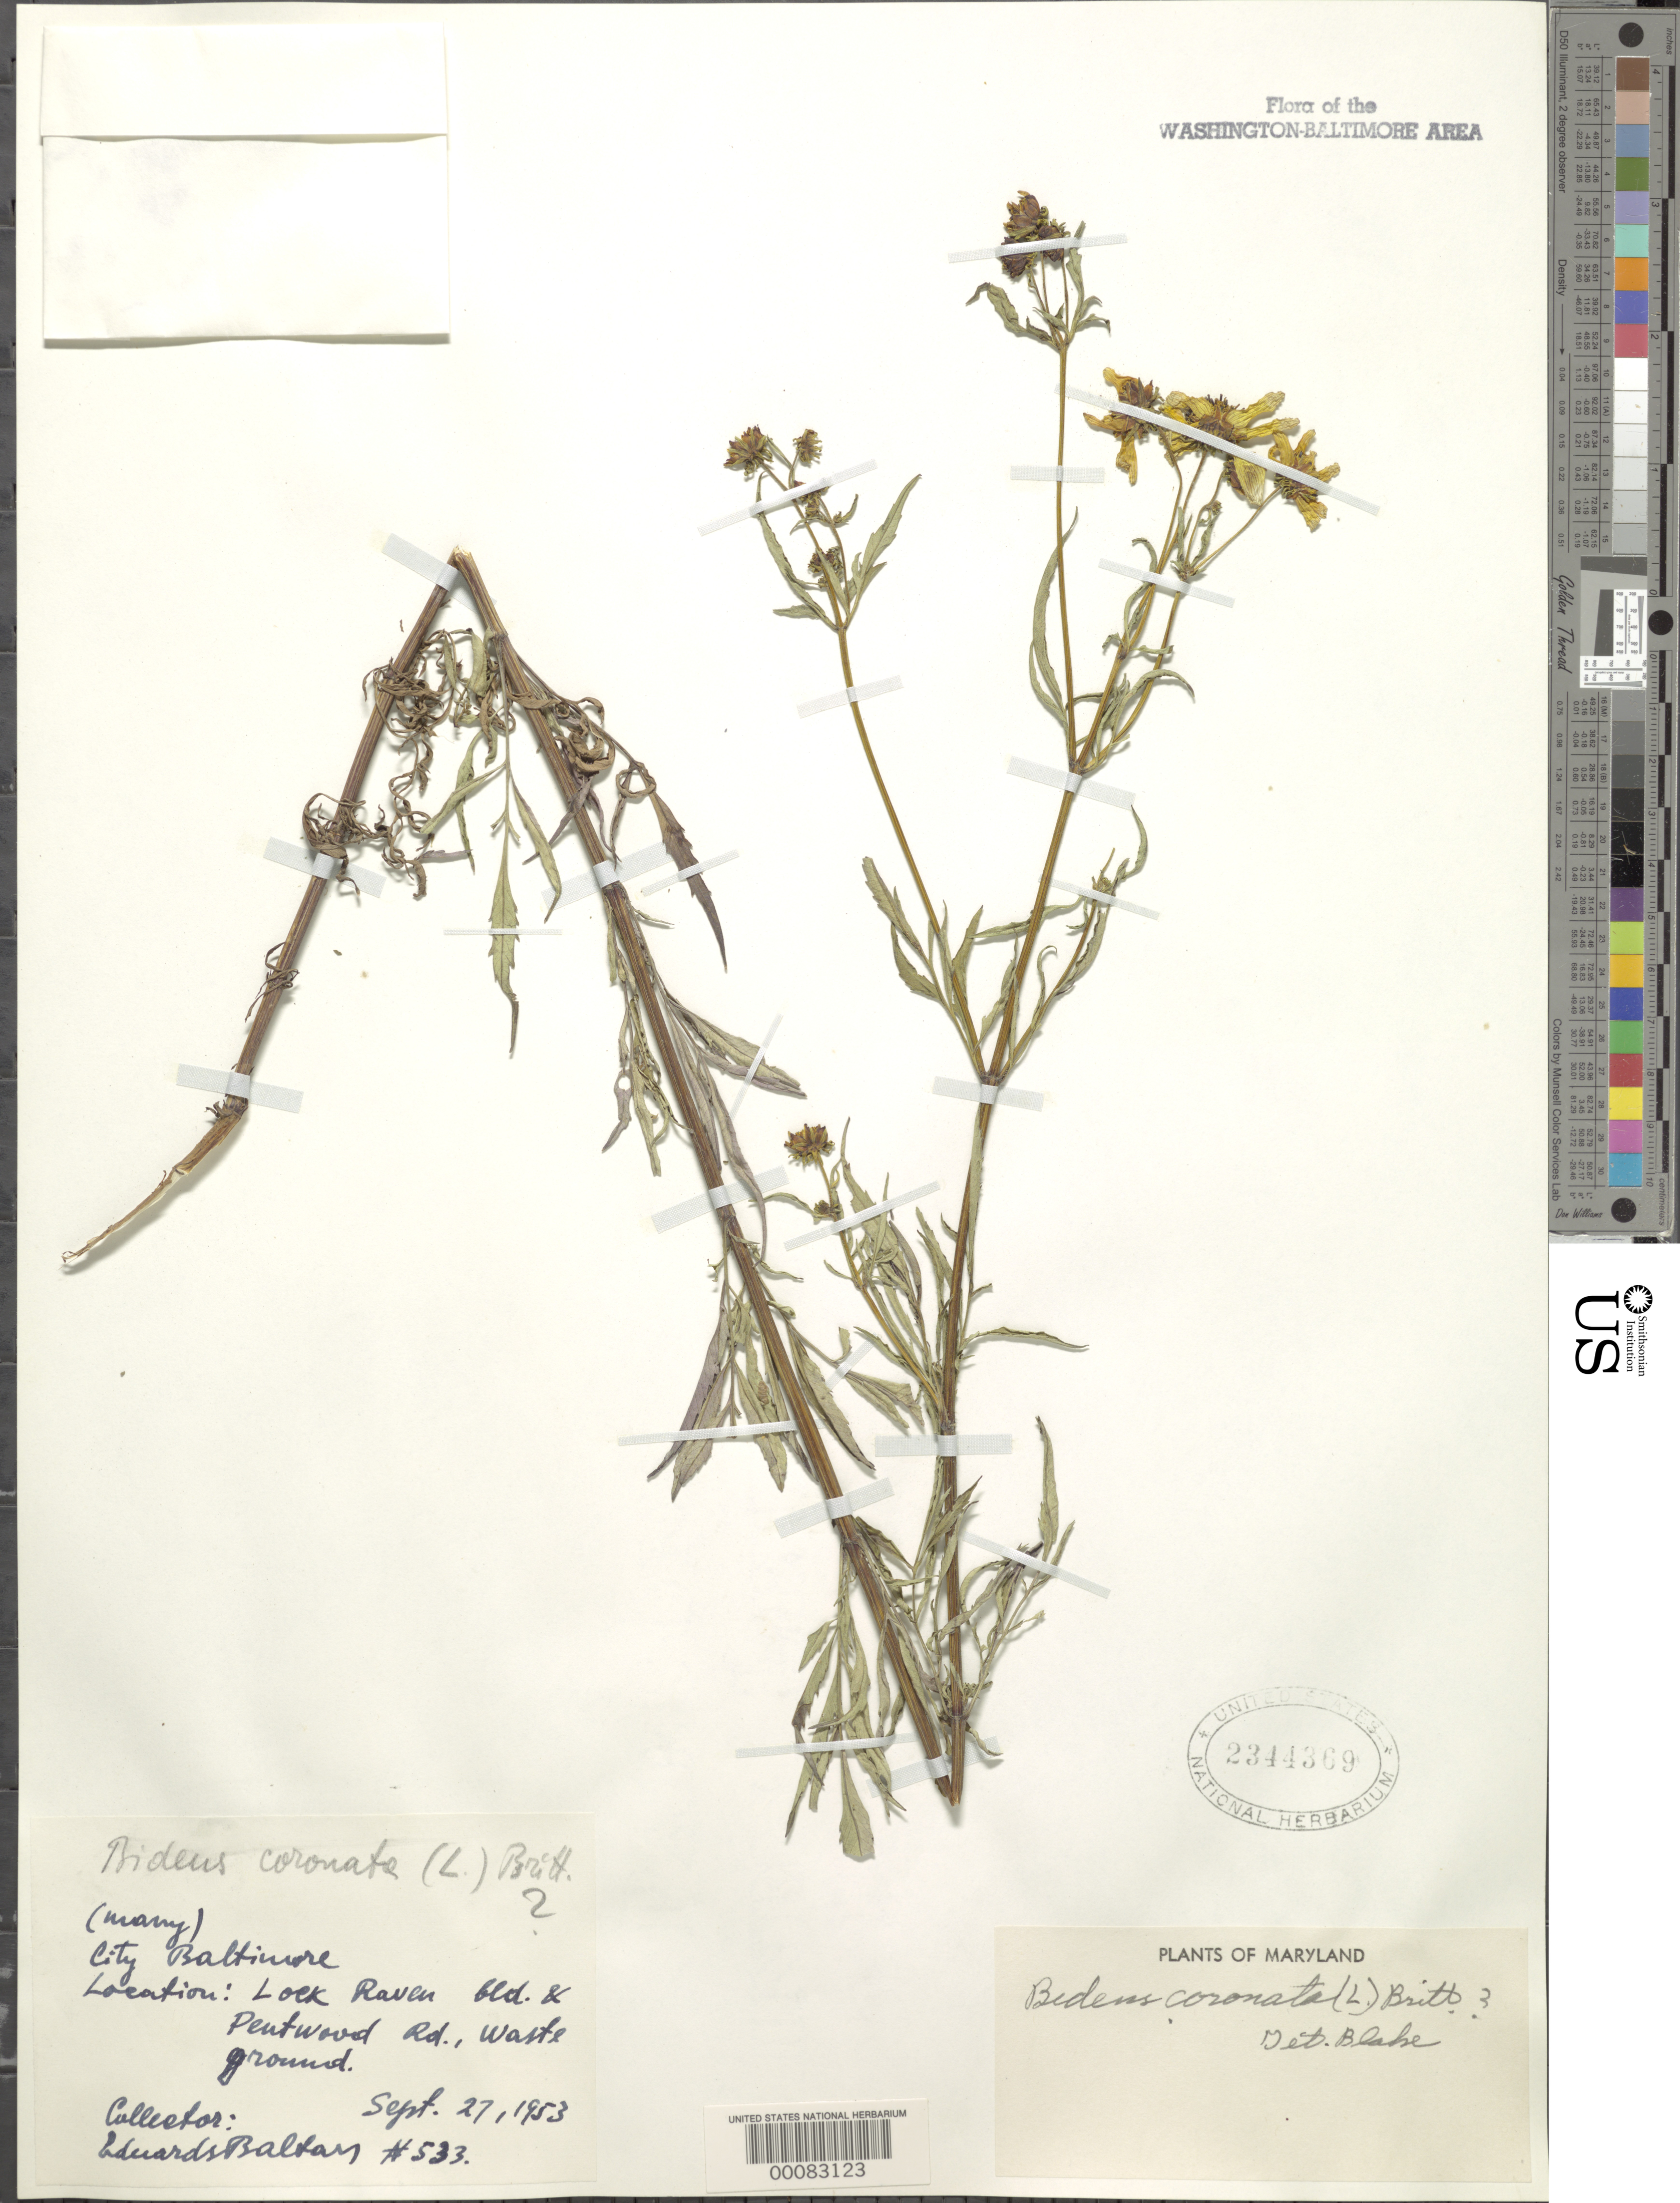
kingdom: Plantae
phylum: Tracheophyta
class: Magnoliopsida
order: Asterales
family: Asteraceae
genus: Bidens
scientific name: Bidens trichosperma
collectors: E. Baltars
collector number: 533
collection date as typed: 27 Sep 1953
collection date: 1953-09-27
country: United States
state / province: Maryland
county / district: Baltimore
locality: Loch Raven and Pent Wood Rd.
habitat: Waste ground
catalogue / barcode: US 2344369